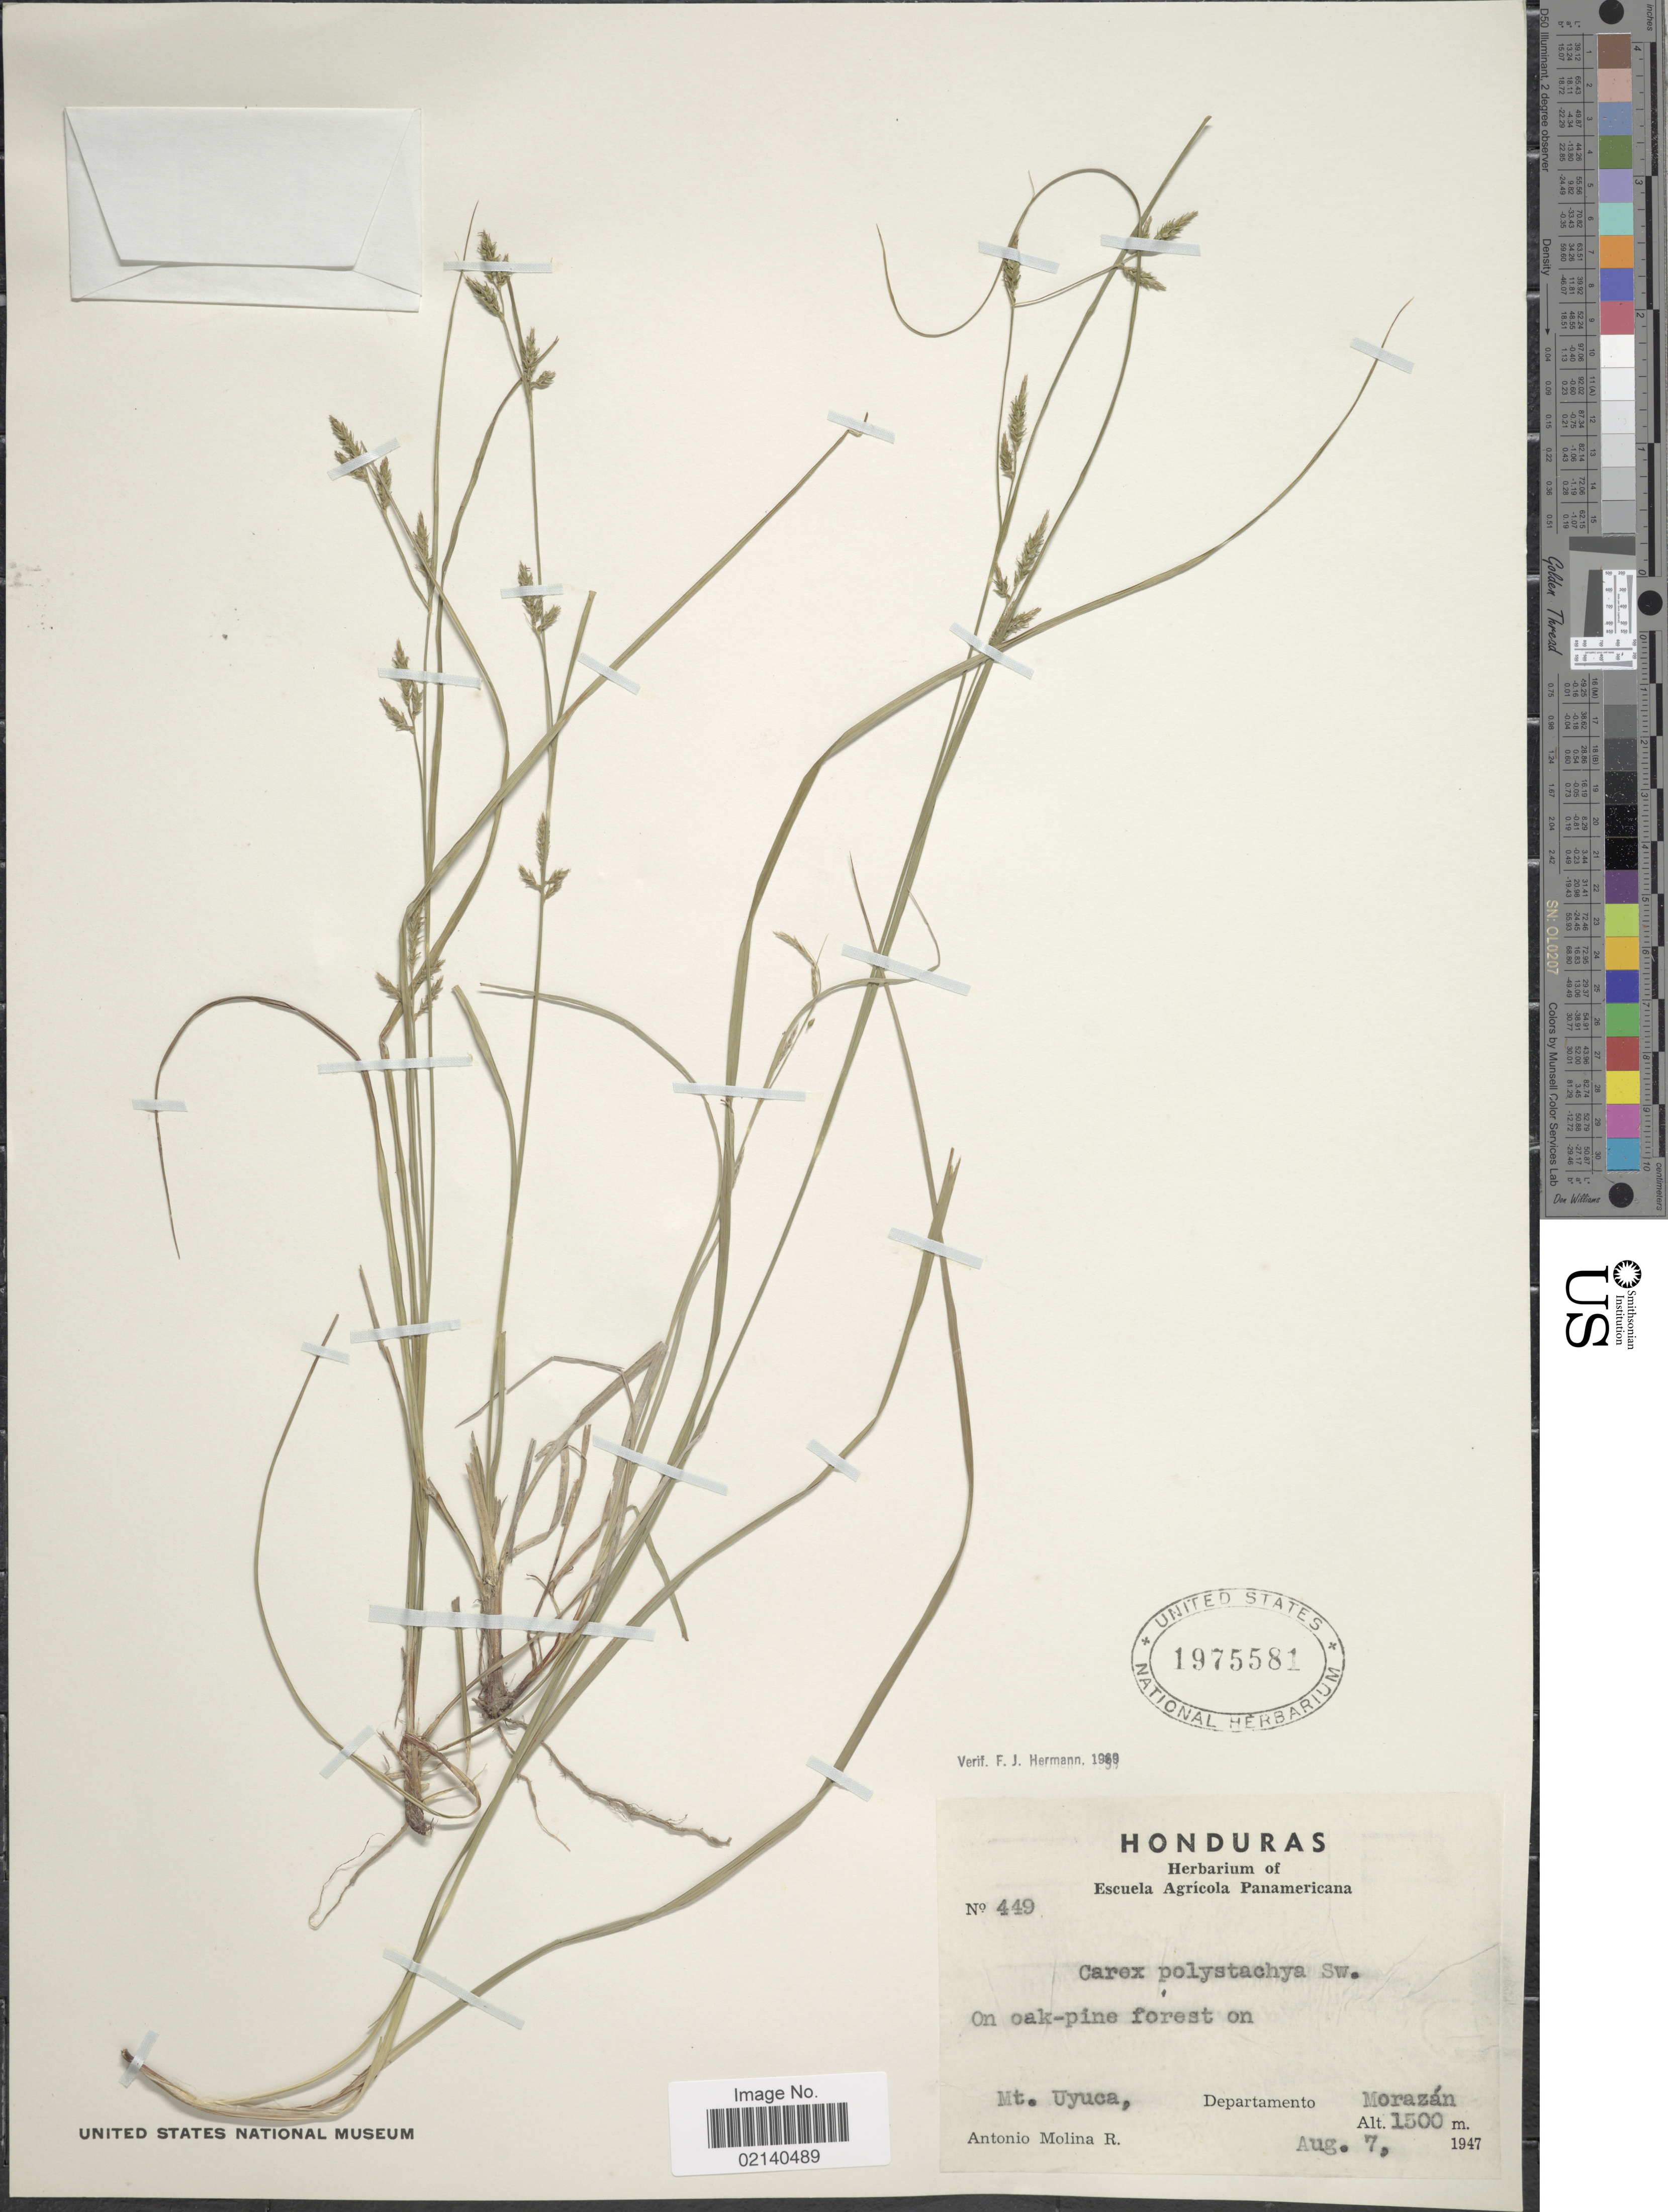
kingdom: Plantae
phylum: Tracheophyta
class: Liliopsida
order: Poales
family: Cyperaceae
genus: Carex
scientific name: Carex polystachya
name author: Sw. ex Wahlenb.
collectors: A. Molina R.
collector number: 449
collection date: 1947-08-07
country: Honduras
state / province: Fco. Morazán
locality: On oak-pine forest on Mt. Uyuca, Departamento Morazan.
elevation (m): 1500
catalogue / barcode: US 1975581